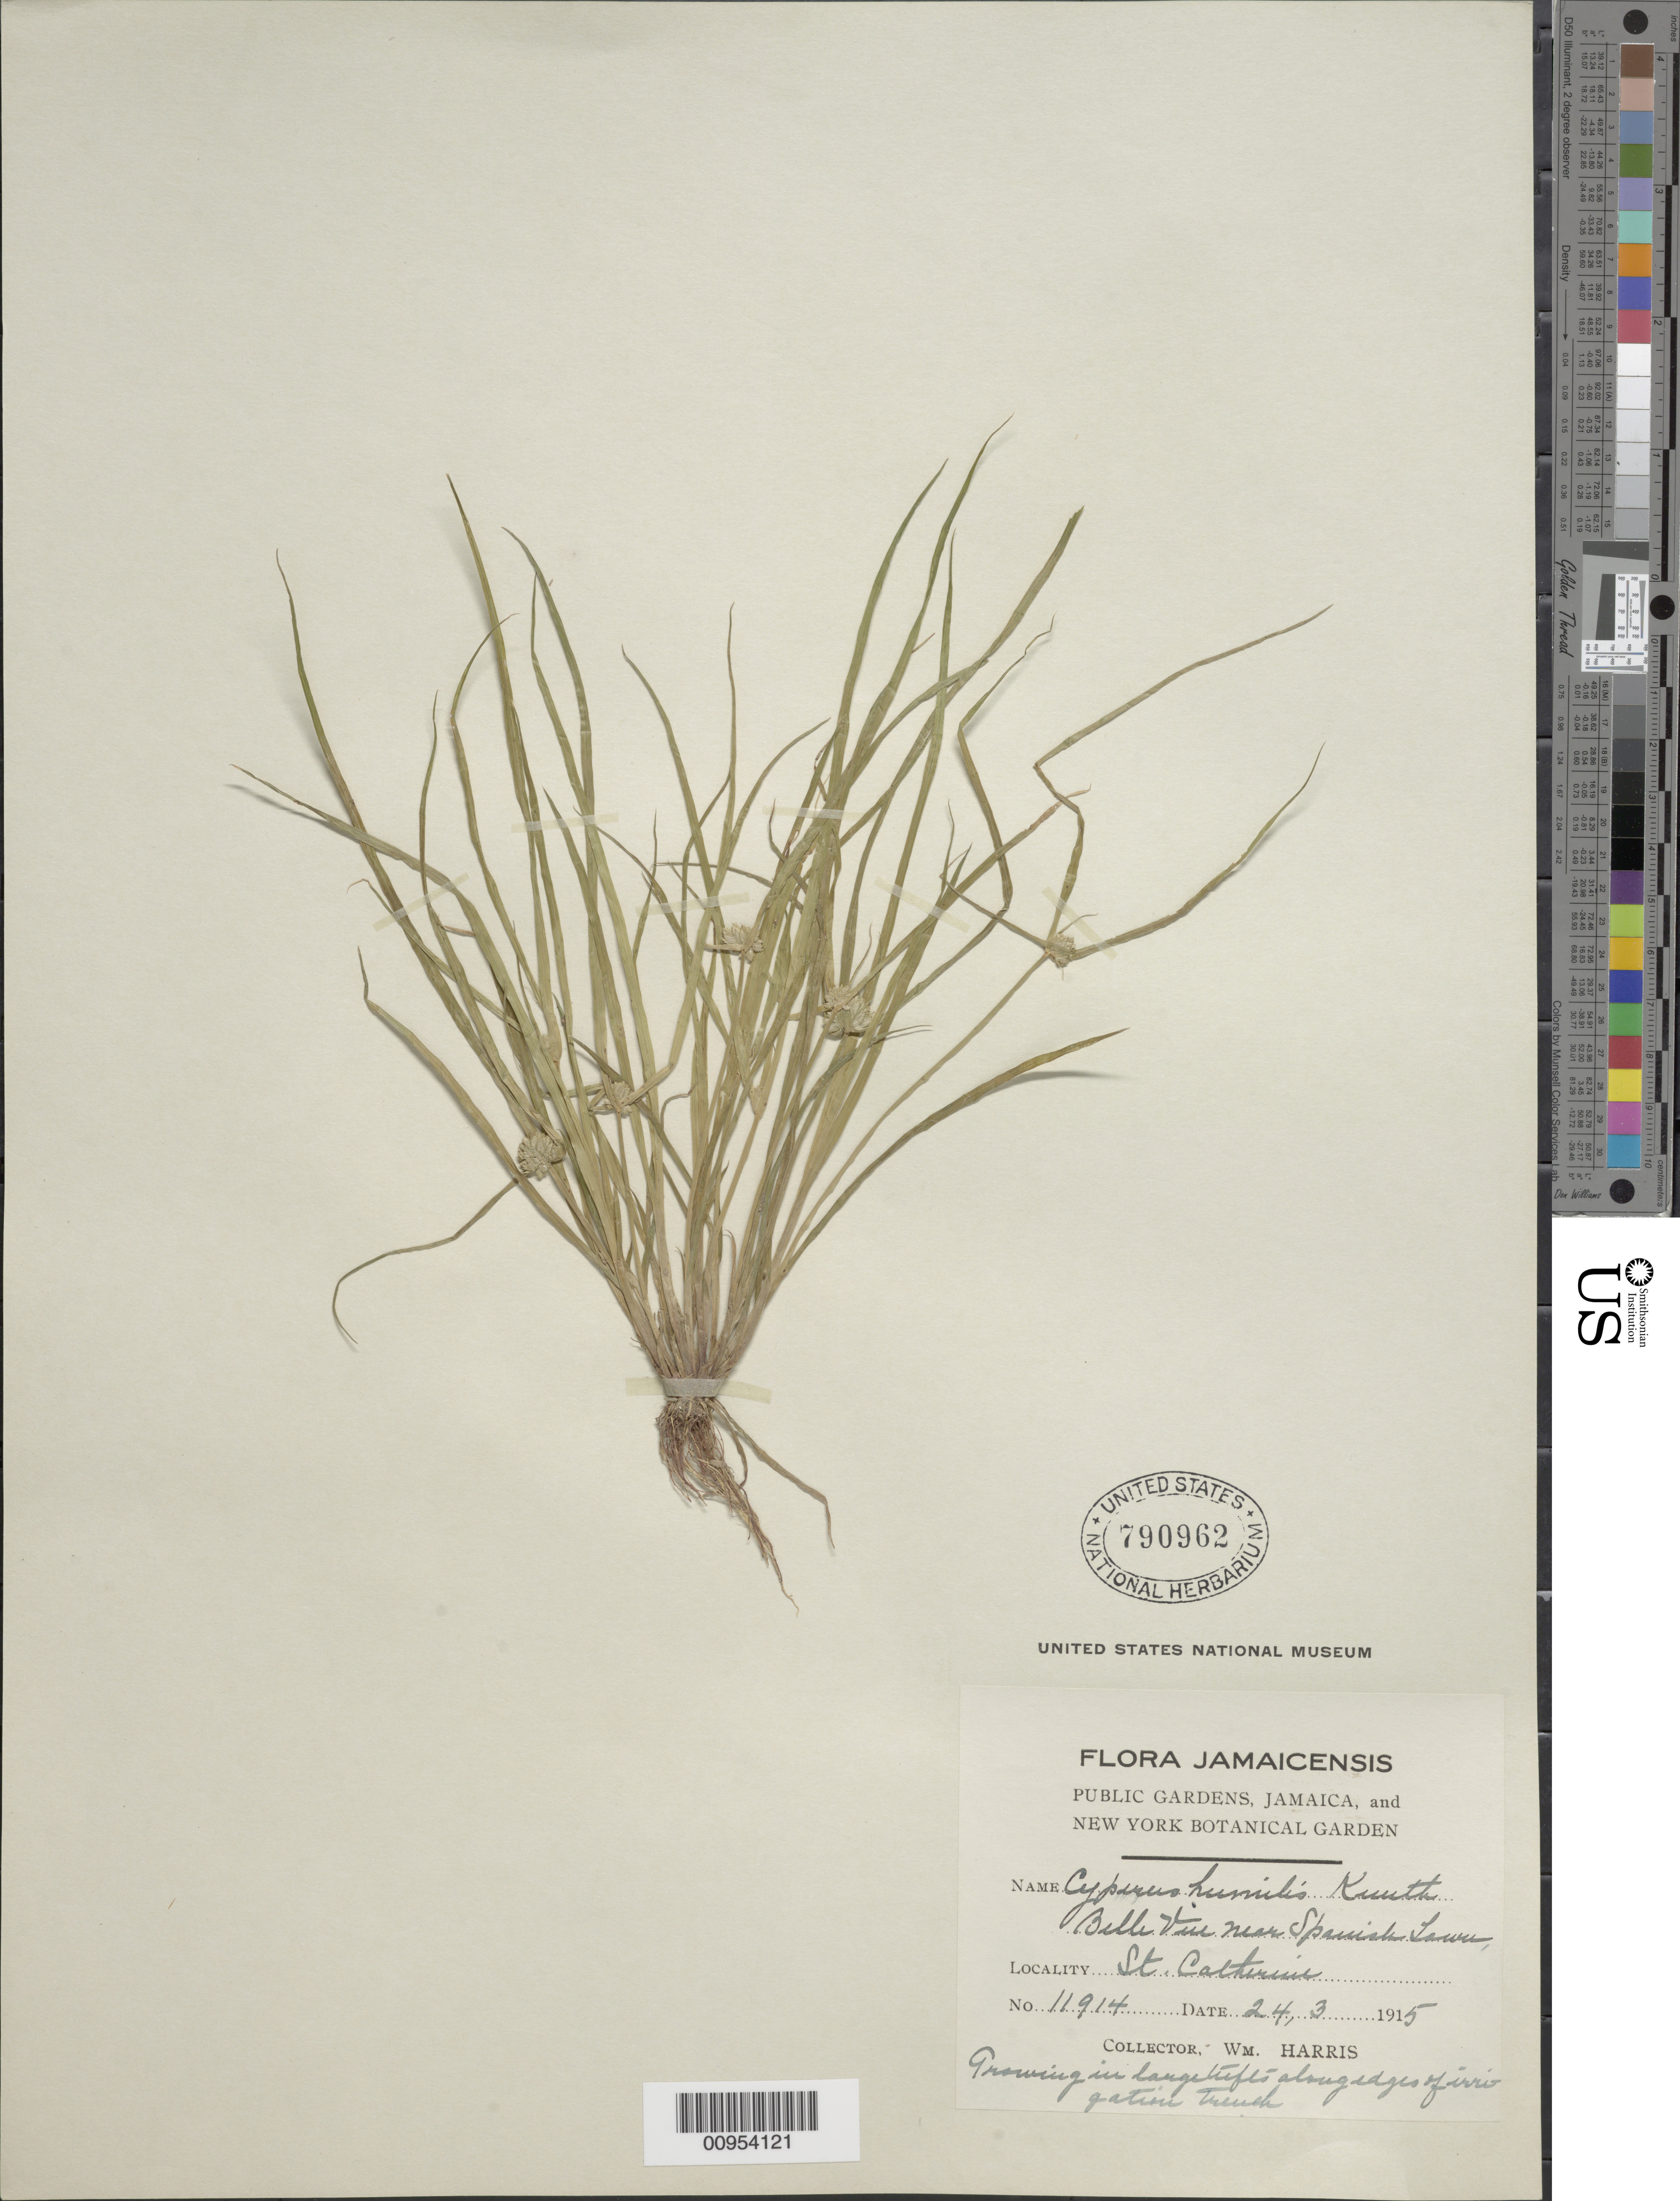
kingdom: Plantae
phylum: Tracheophyta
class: Liliopsida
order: Poales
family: Cyperaceae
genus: Cyperus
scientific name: Cyperus humilis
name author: Kunth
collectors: W. H. Harris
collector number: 11914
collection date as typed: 24 Mar 1915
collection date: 1915-03-24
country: Jamaica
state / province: Saint Catherine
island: Jamaica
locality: Belle View near Spanish Town, along edges of irrigation trench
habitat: Along edges of irrigation trench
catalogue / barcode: US 790962